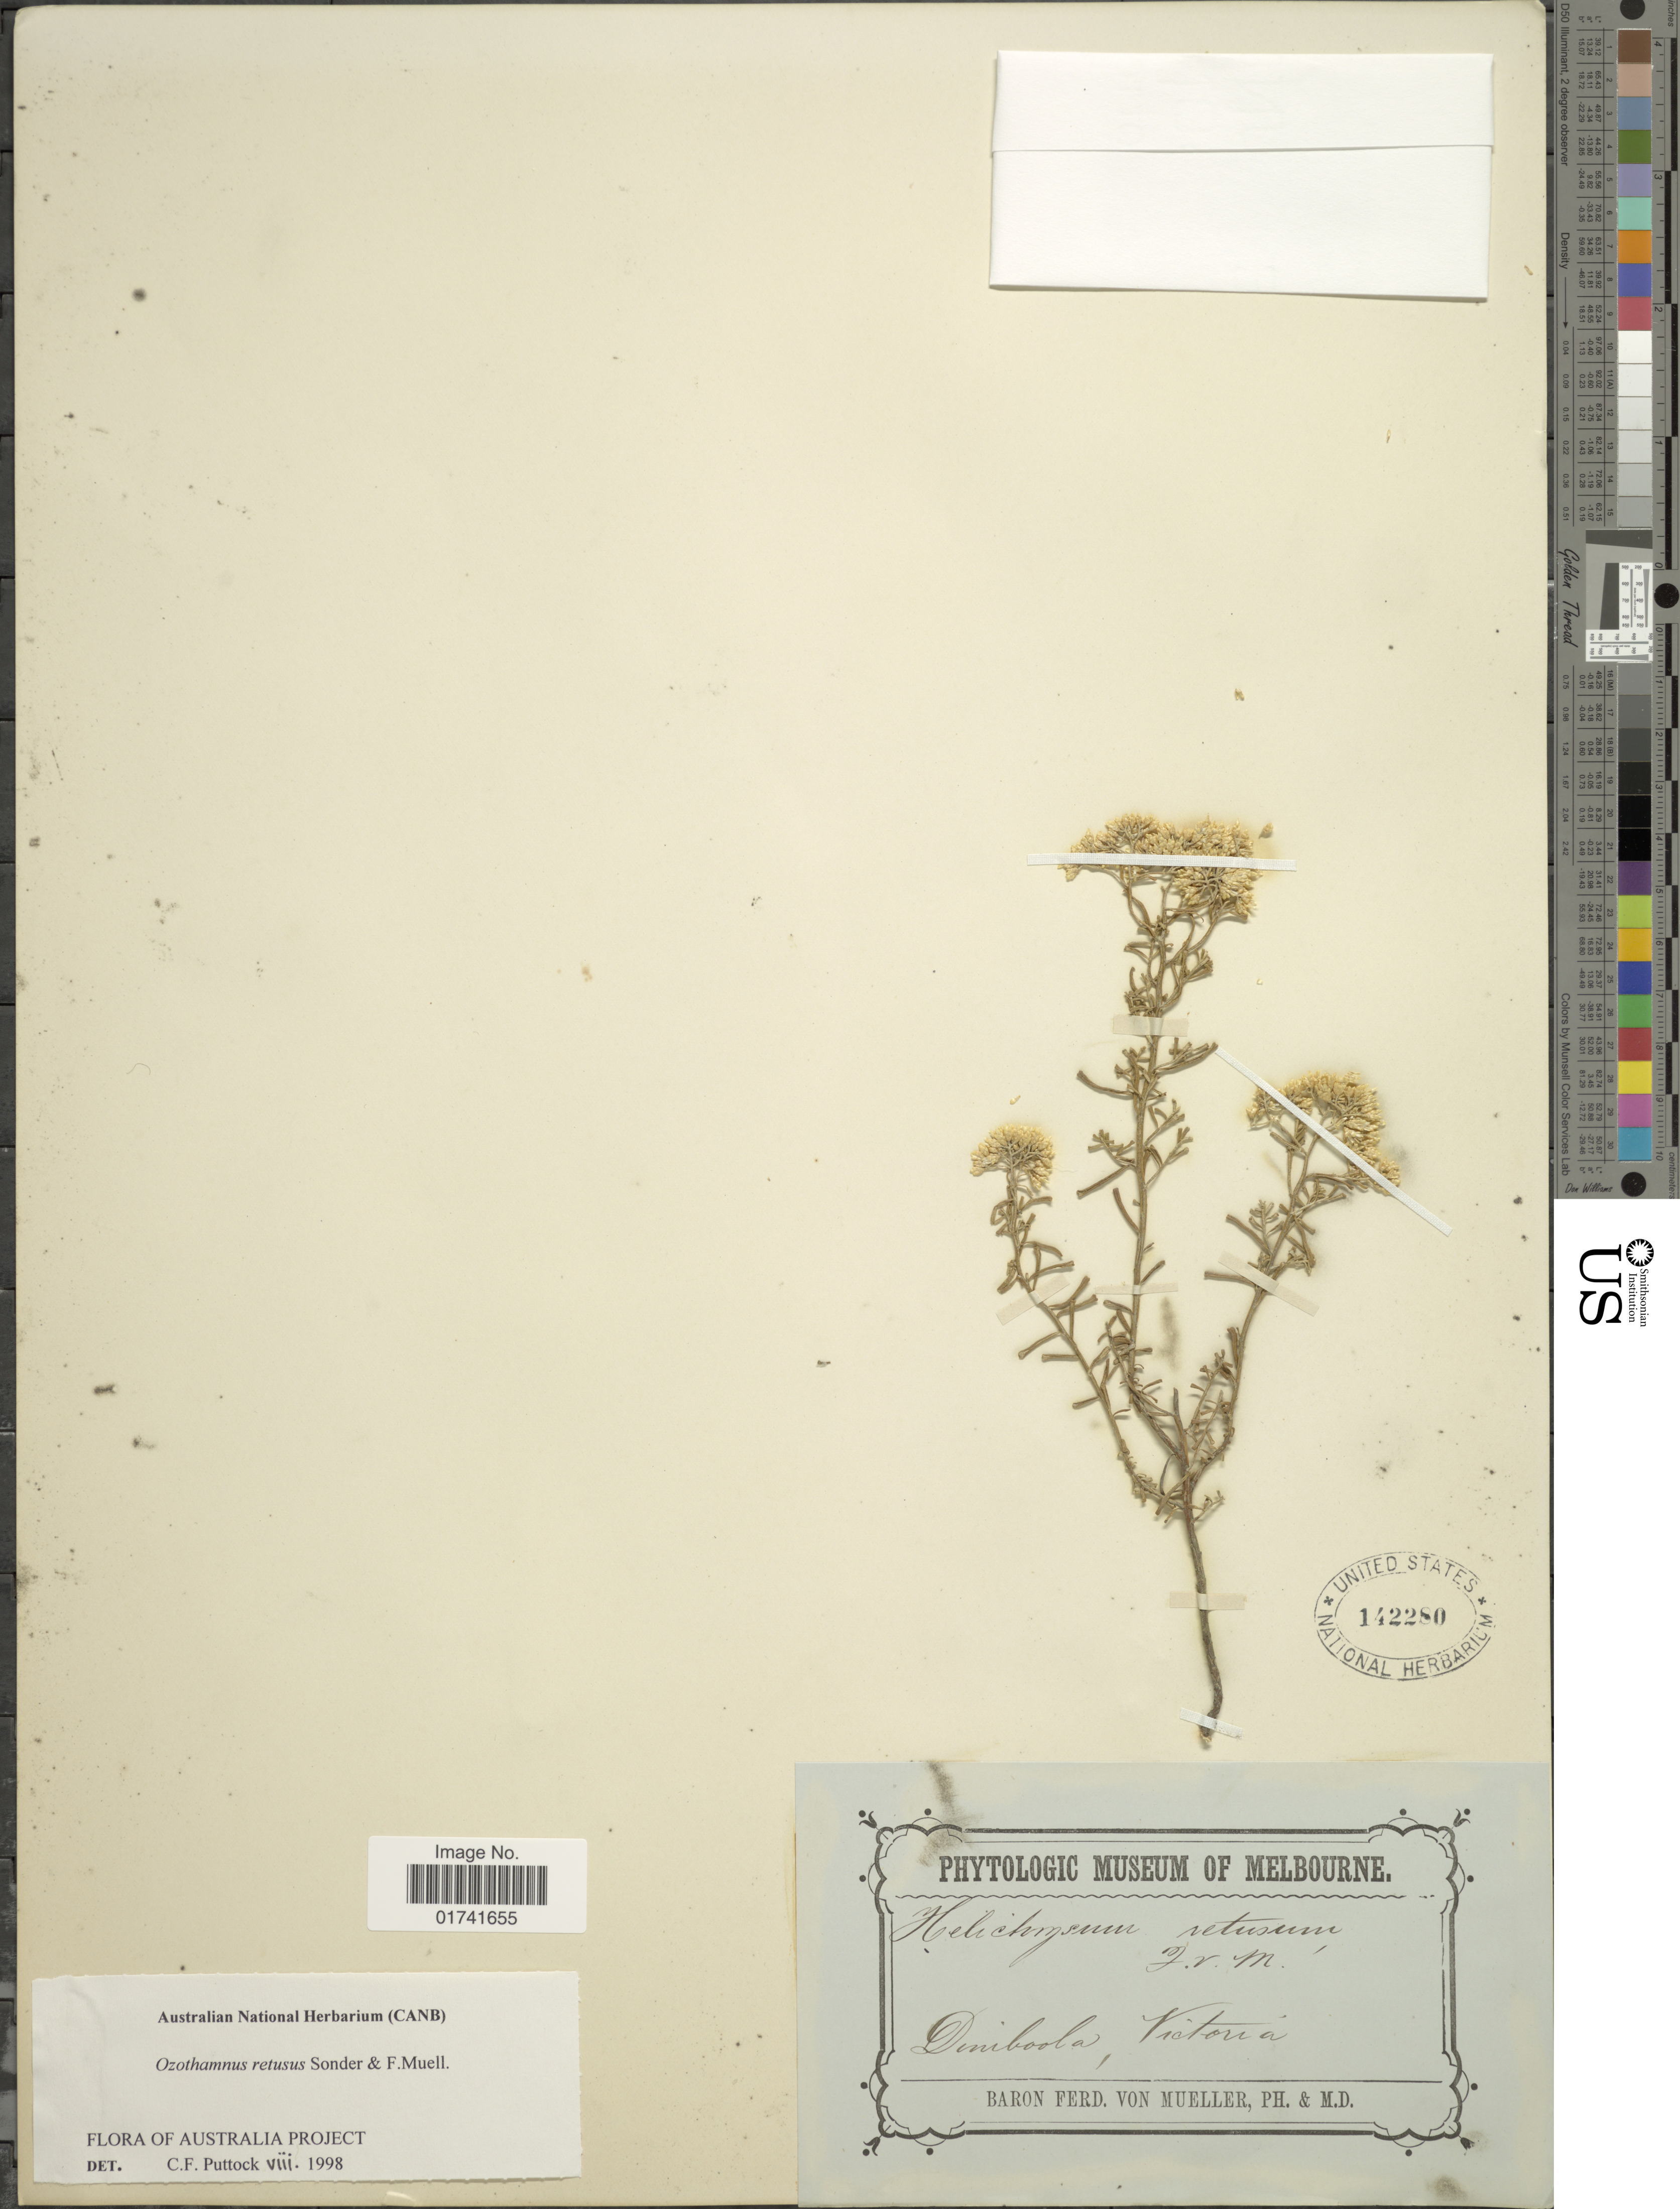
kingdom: Plantae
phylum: Tracheophyta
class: Magnoliopsida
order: Asterales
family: Asteraceae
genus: Ozothamnus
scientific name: Ozothamnus retusus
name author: F. Muell. & Sond. ex Sond.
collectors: B. von Mueller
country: Australia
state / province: Victoria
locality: Dimboola, Victoria.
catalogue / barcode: US 142280